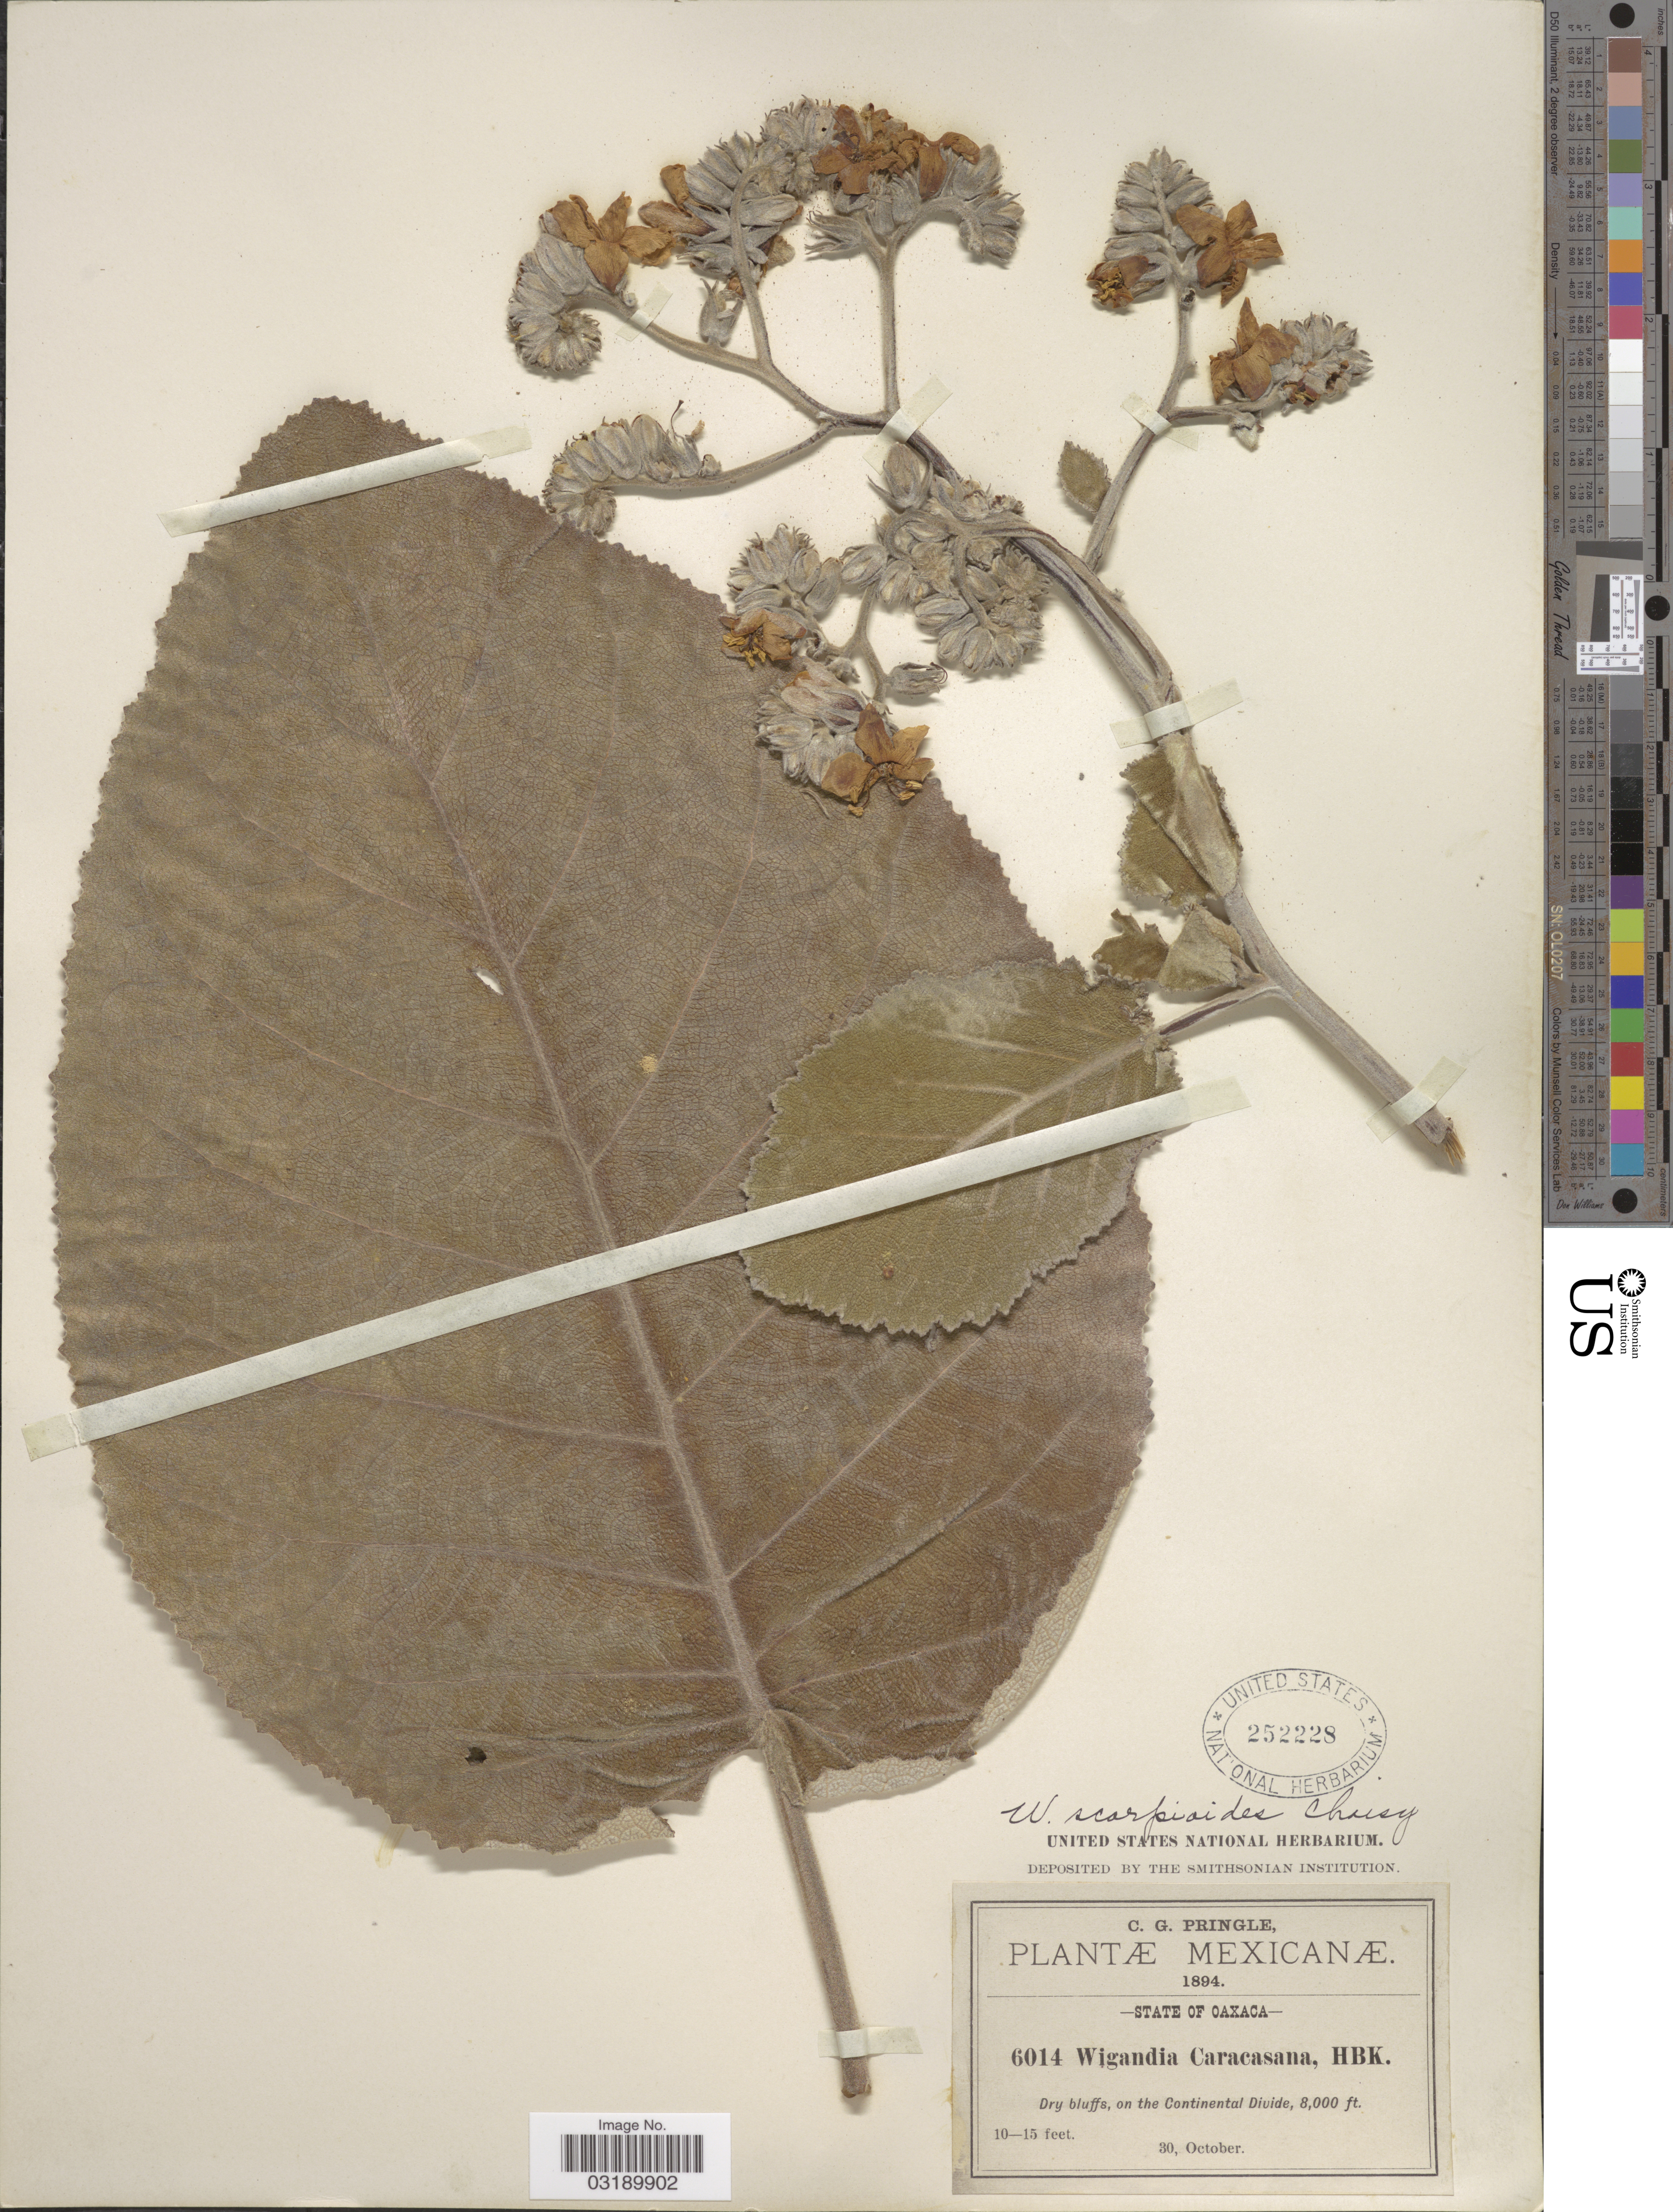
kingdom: Plantae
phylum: Tracheophyta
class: Magnoliopsida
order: Boraginales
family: Namaceae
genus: Wigandia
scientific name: Wigandia scorpioides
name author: Choisy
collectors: C. G. Pringle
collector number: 6014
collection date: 1894-10-30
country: Mexico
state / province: Oaxaca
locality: Dry bluffs, on the Continental Divide.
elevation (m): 2438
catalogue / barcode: US 252228